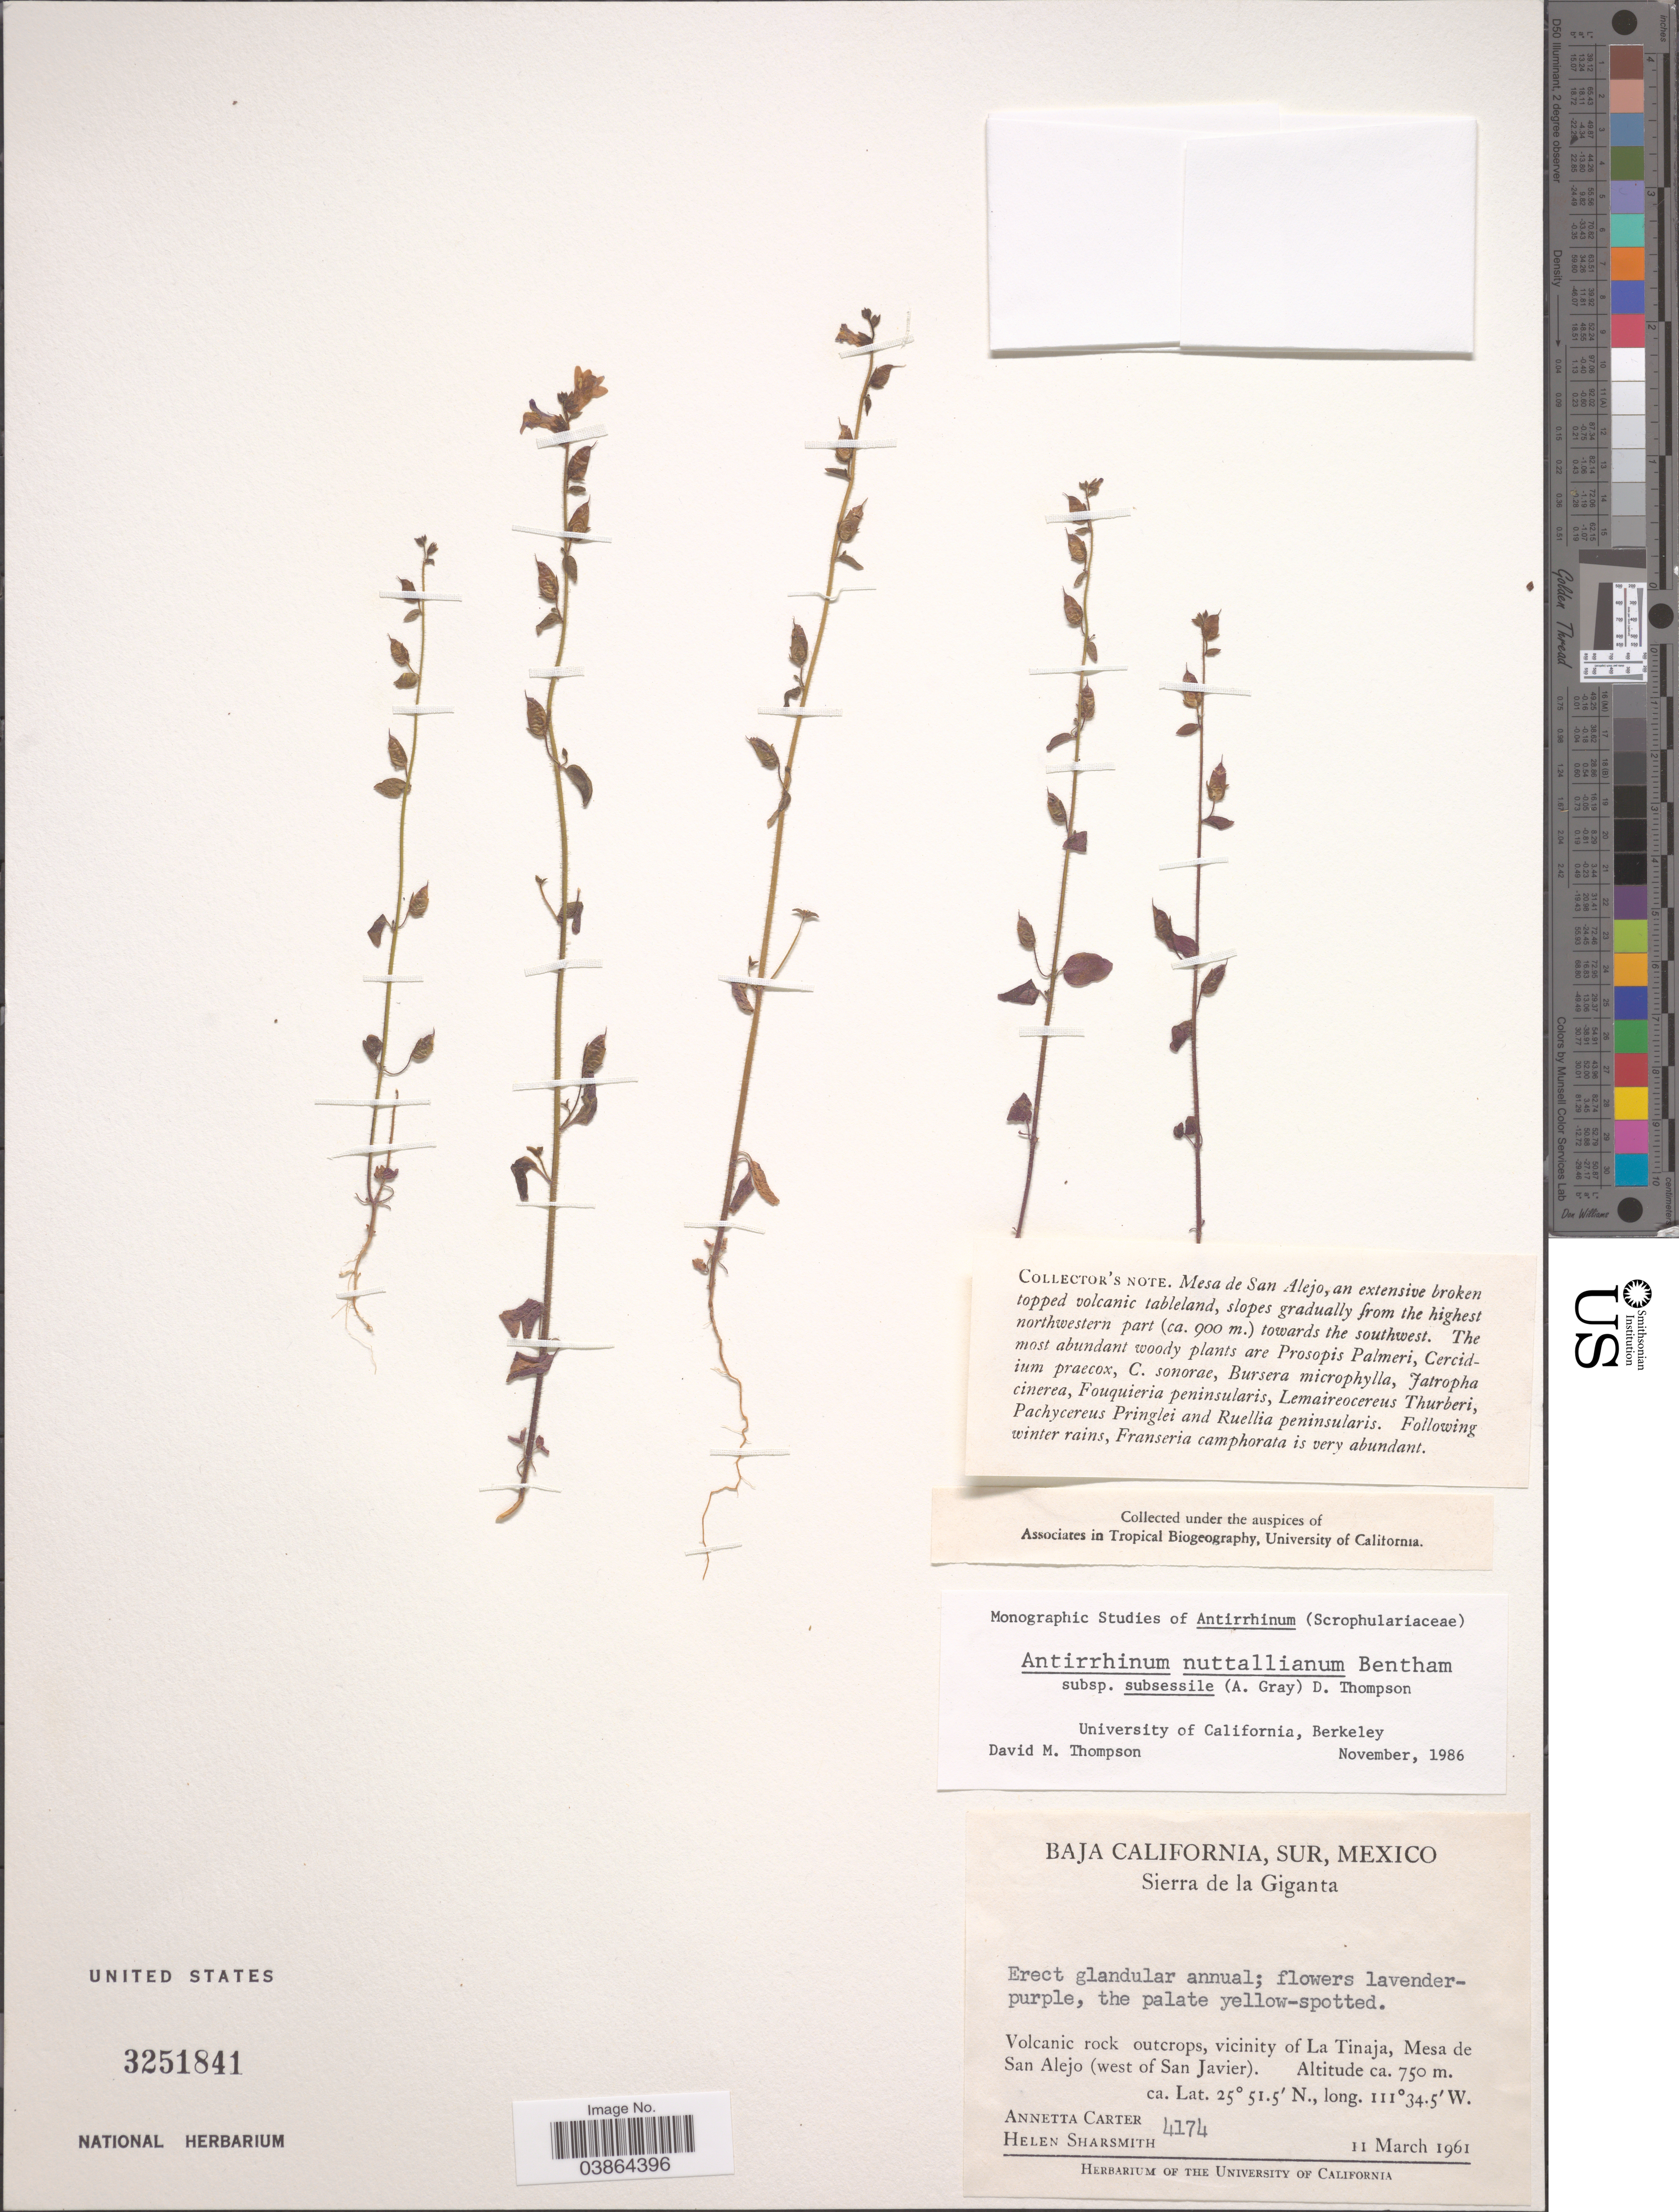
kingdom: Plantae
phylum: Tracheophyta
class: Magnoliopsida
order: Lamiales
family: Plantaginaceae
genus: Sairocarpus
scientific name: Sairocarpus nuttallianus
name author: (Benth.) D.A. Sutton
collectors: A. Carter & H. Sharsmith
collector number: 4174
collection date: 1961-03-11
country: Mexico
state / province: Baja California Sur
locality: Sierra de la Giganta. Volcanic rock outcrops, vicinity of La Tinaja, Mesa de San Alejo (west of San Javier).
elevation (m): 750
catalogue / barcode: US 3251841